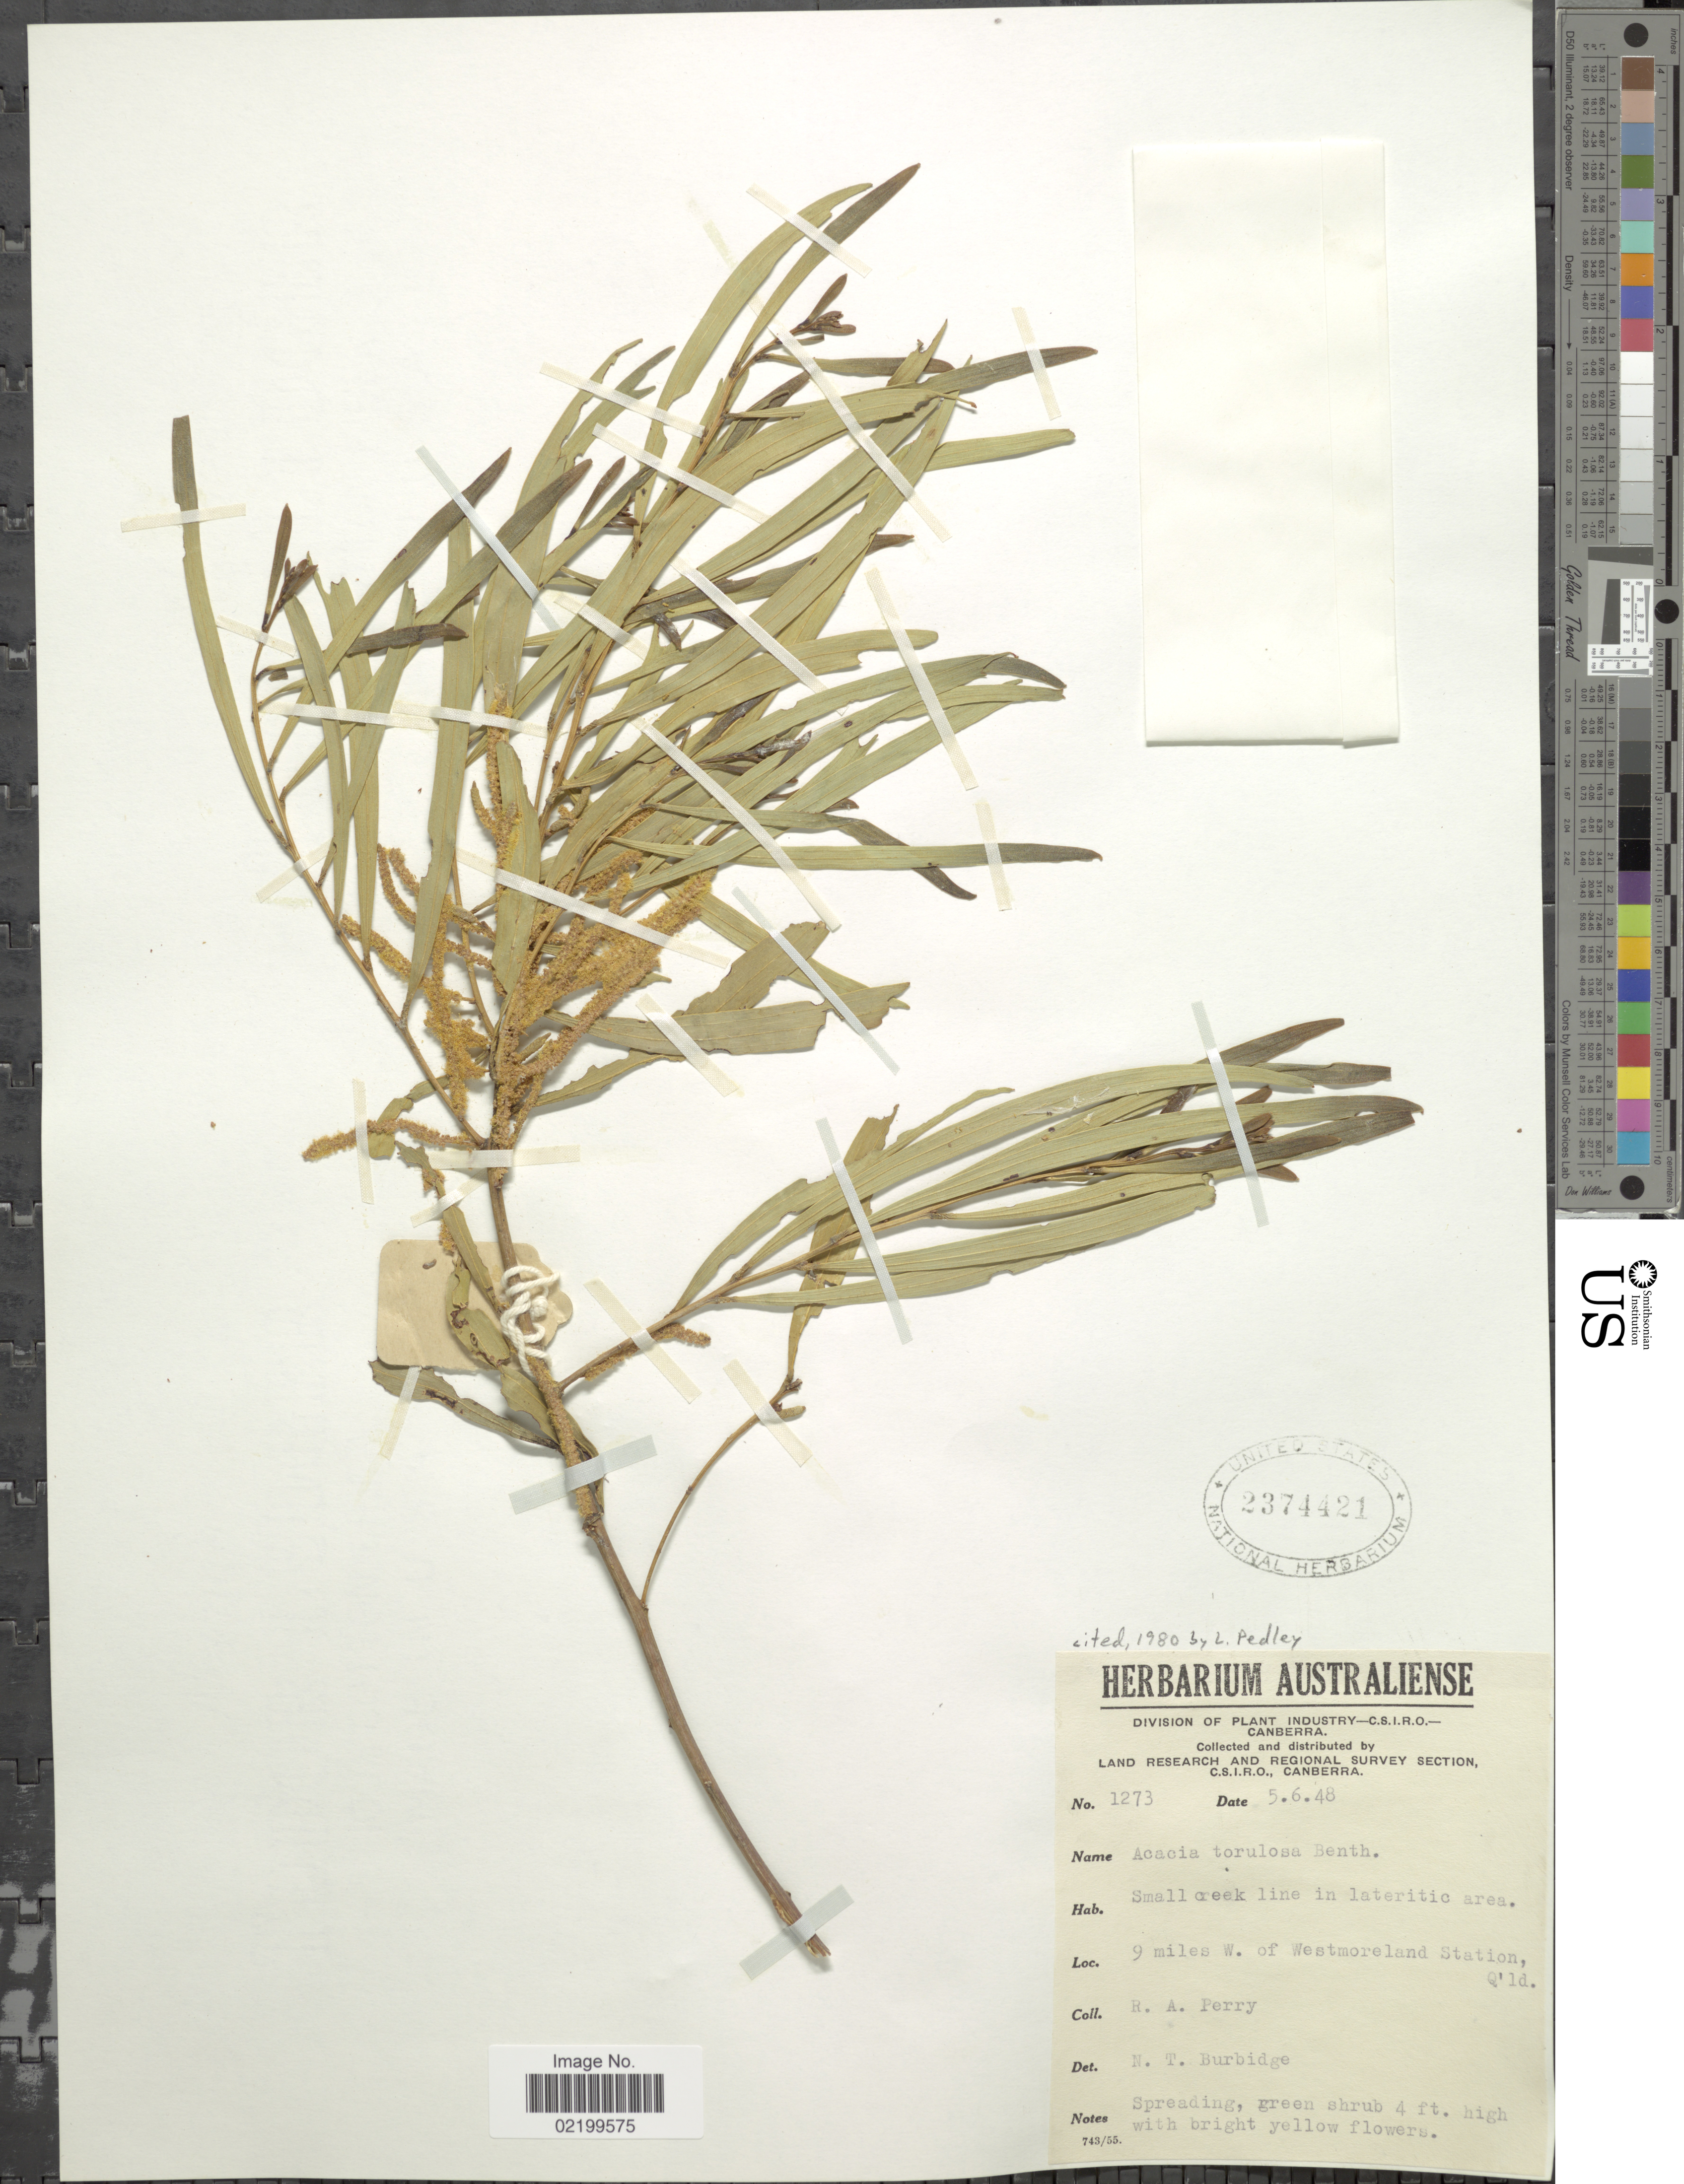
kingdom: Plantae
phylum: Tracheophyta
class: Magnoliopsida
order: Fabales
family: Fabaceae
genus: Acacia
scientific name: Acacia torulosa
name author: Benth.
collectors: Perry, R. A.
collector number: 1273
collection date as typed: Transcribed d/m/y: 5/6/48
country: Australia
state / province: Queensland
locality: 9 miles W. of Westmoreland Station, Q'ld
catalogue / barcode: US 2374421